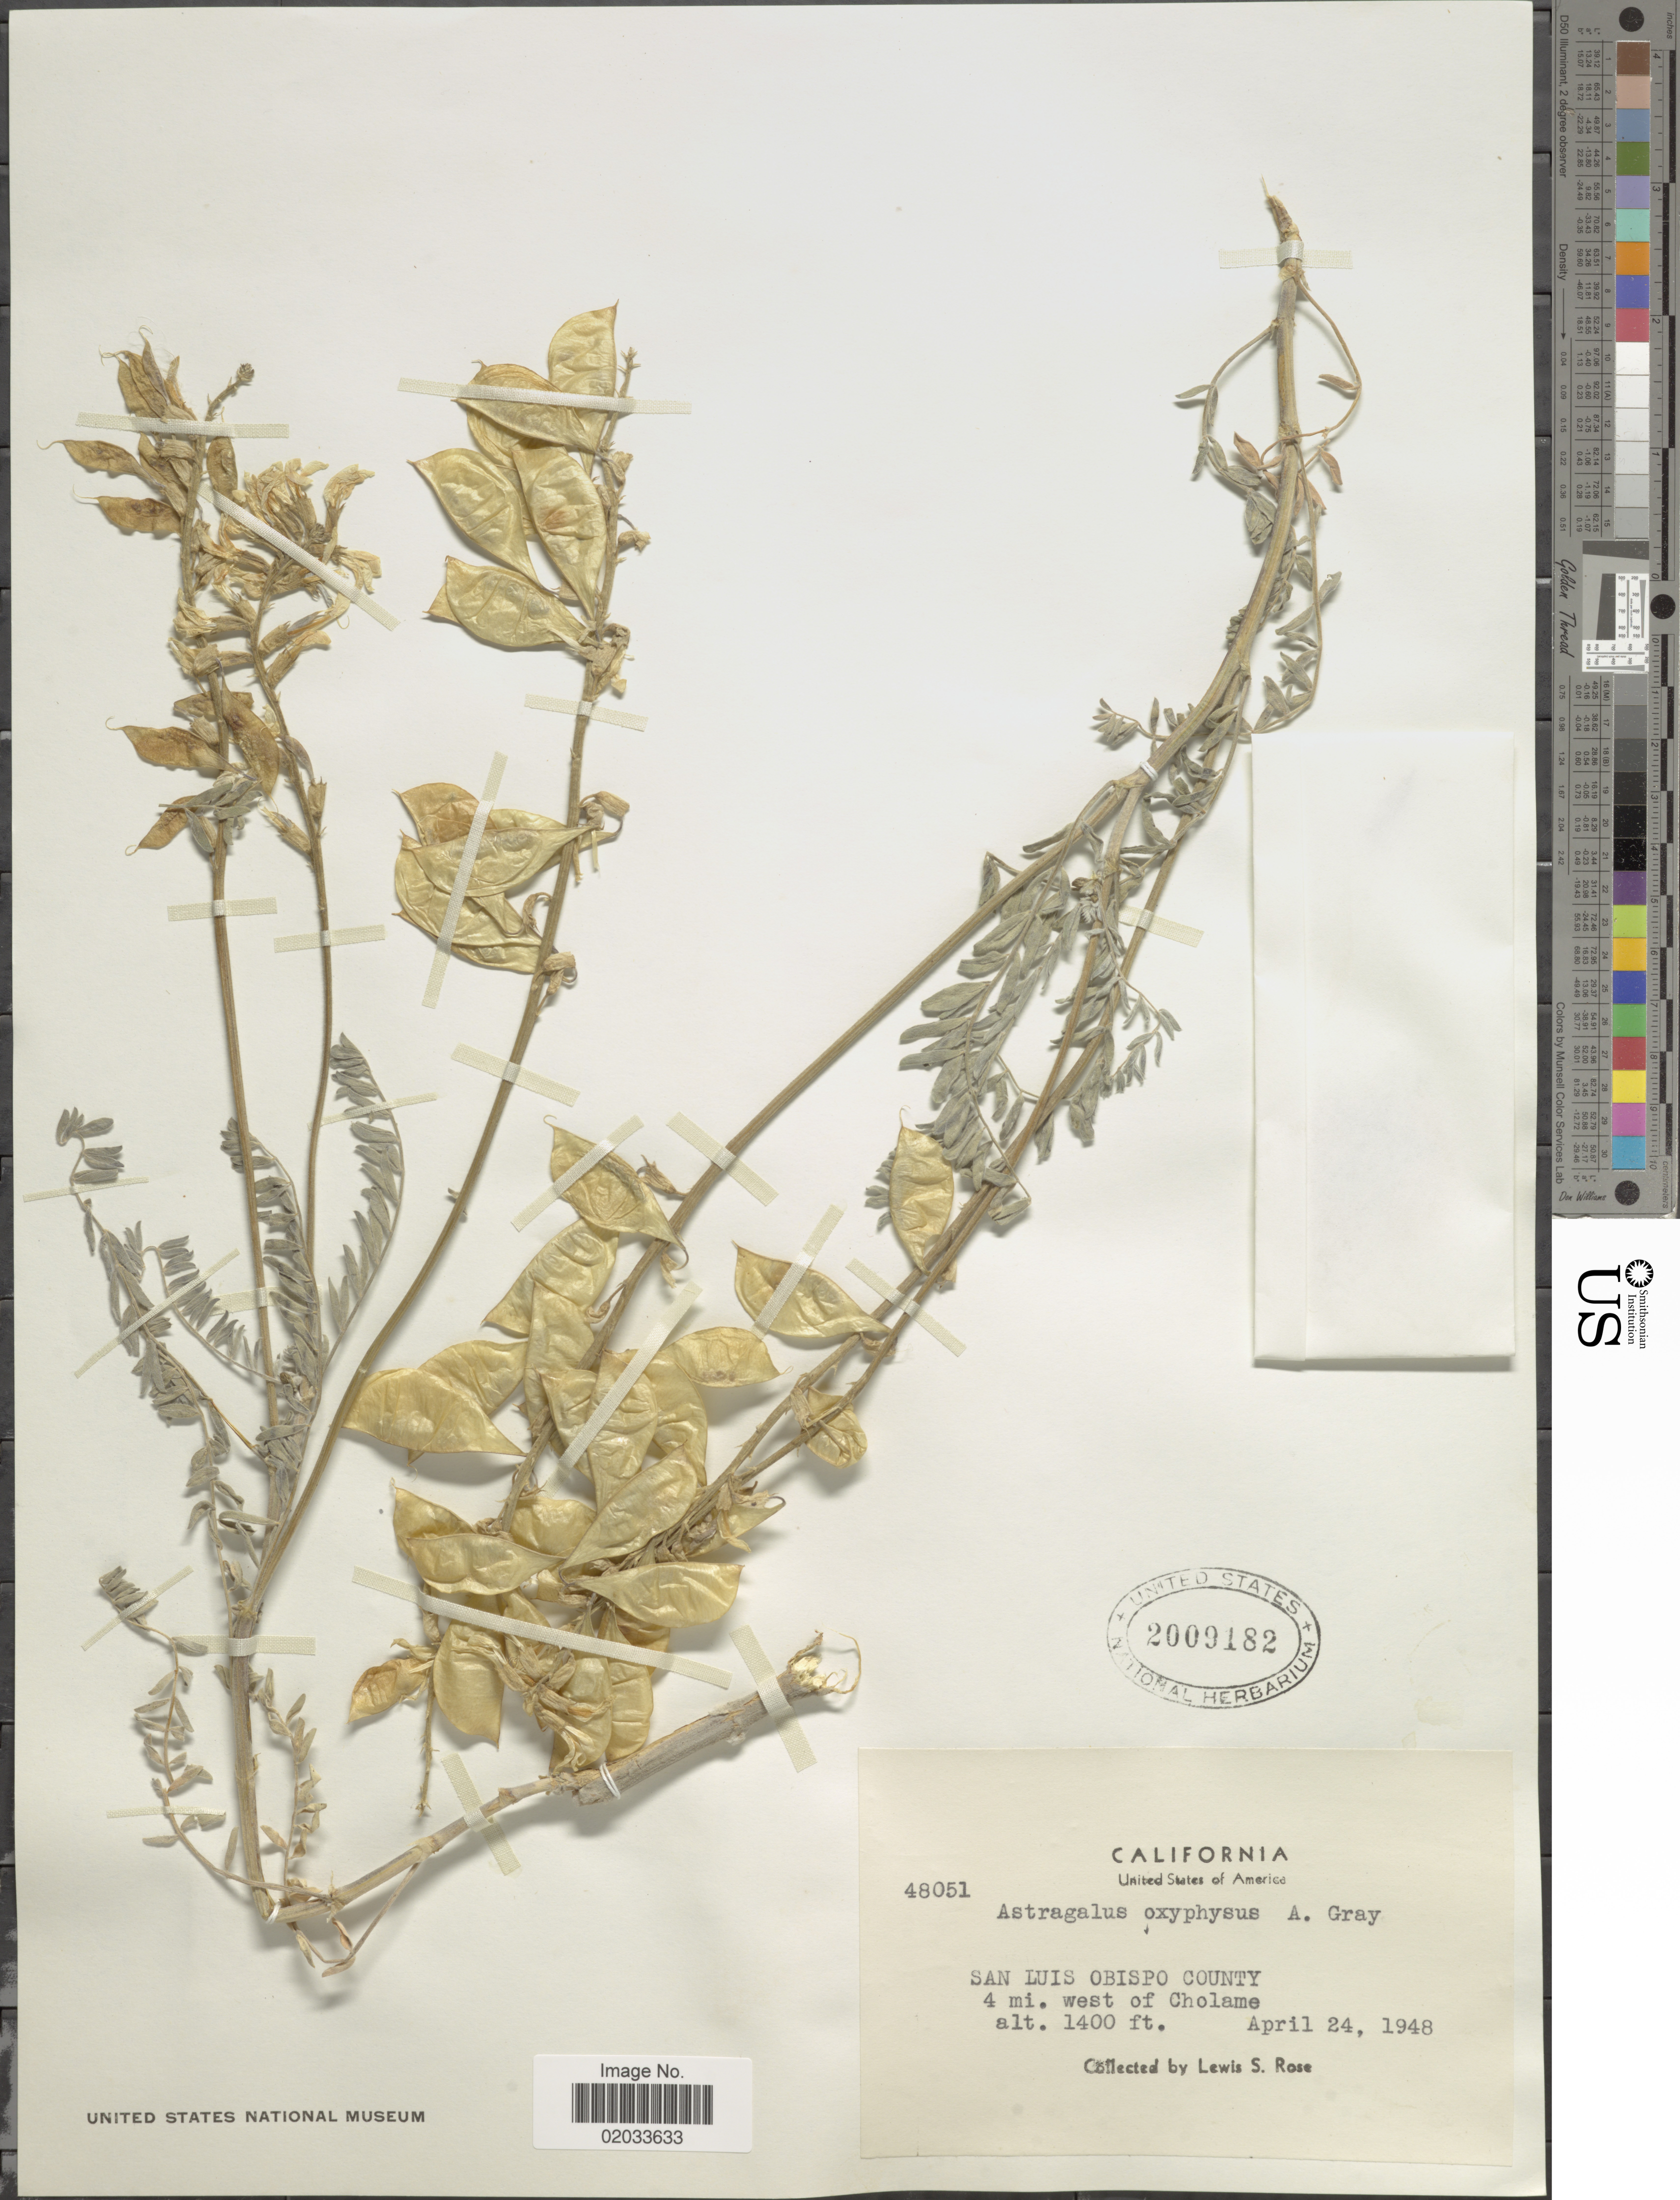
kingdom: Plantae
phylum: Tracheophyta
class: Magnoliopsida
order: Fabales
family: Fabaceae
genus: Astragalus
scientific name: Astragalus oxyphysus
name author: A. Gray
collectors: L. S. Rose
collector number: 48051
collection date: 1948-04-24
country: United States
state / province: California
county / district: San Luis Obispo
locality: San Luis Obispo County, 4 mi. west of Cholame.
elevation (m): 427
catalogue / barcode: US 2009182